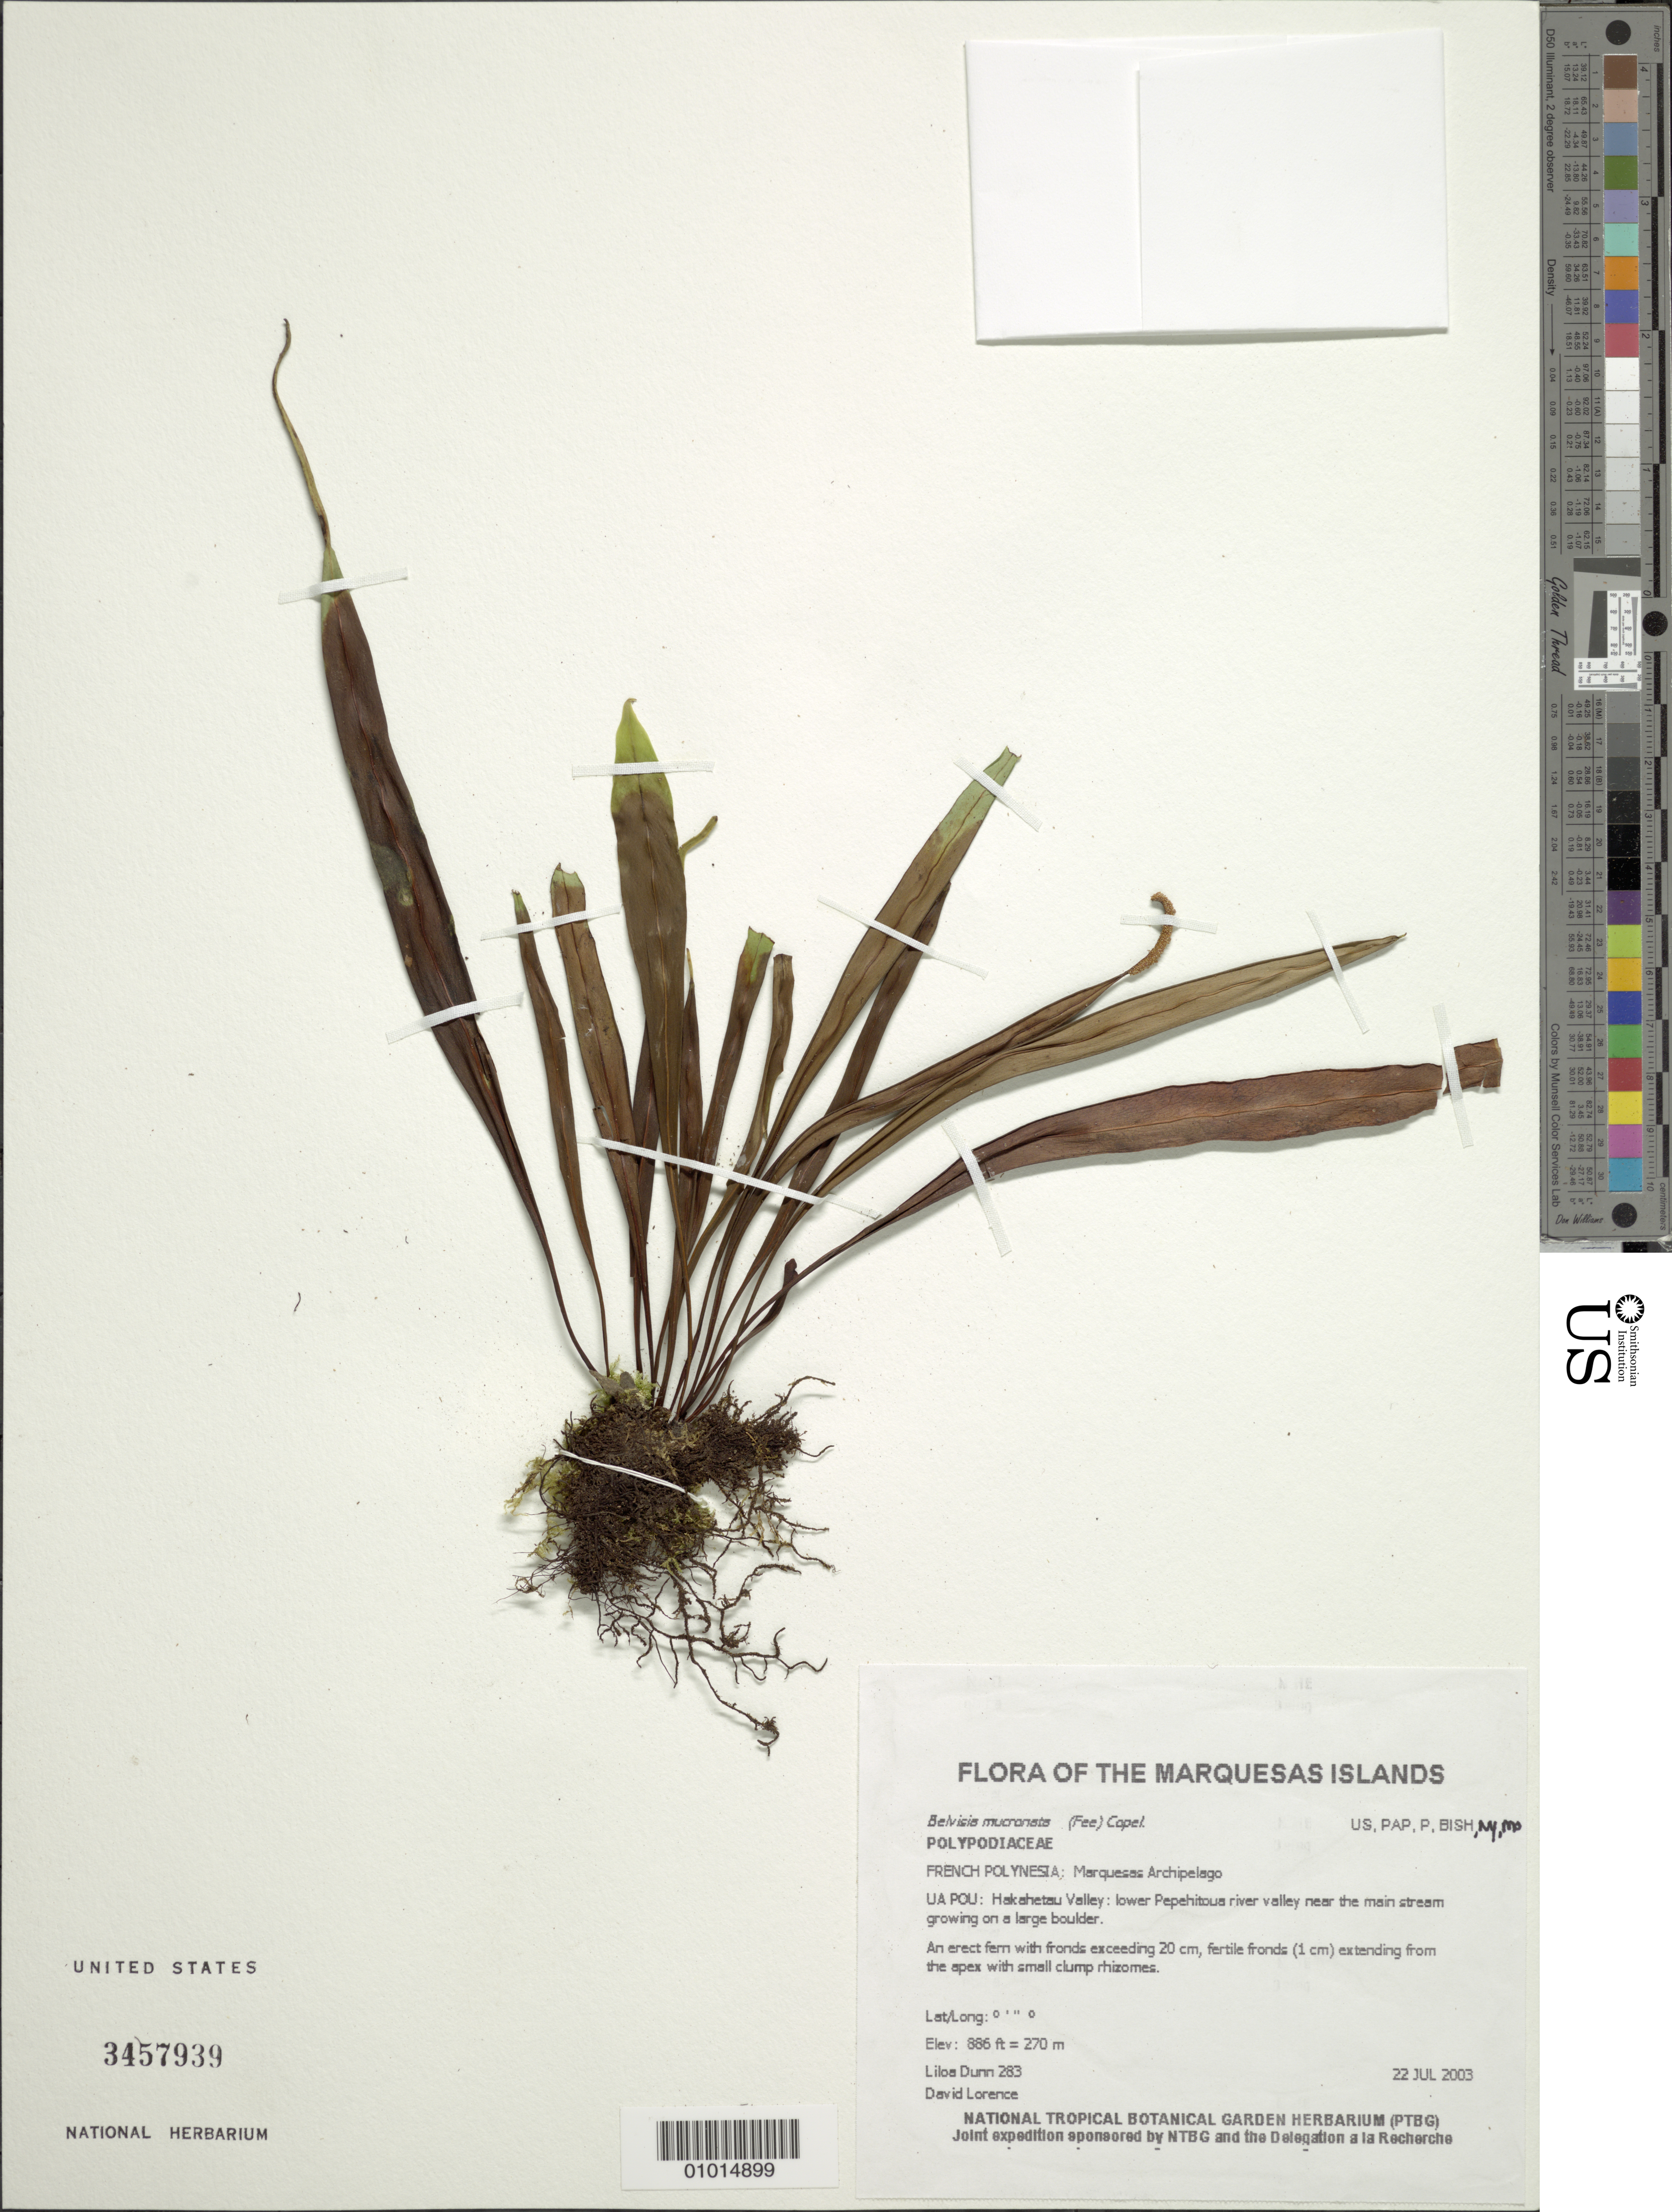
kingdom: Plantae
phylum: Tracheophyta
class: Polypodiopsida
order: Polypodiales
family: Polypodiaceae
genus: Lepisorus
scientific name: Lepisorus mucronatus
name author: (Fée) Li S. Wang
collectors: L. Dunn & D. Lorence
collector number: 283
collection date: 2003-07-22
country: French Polynesia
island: Ua Pou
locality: Hakahetau Valley: on the trail in the bottom of the valley near the main stream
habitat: Growing on a large boulder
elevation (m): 270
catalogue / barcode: US 3457939